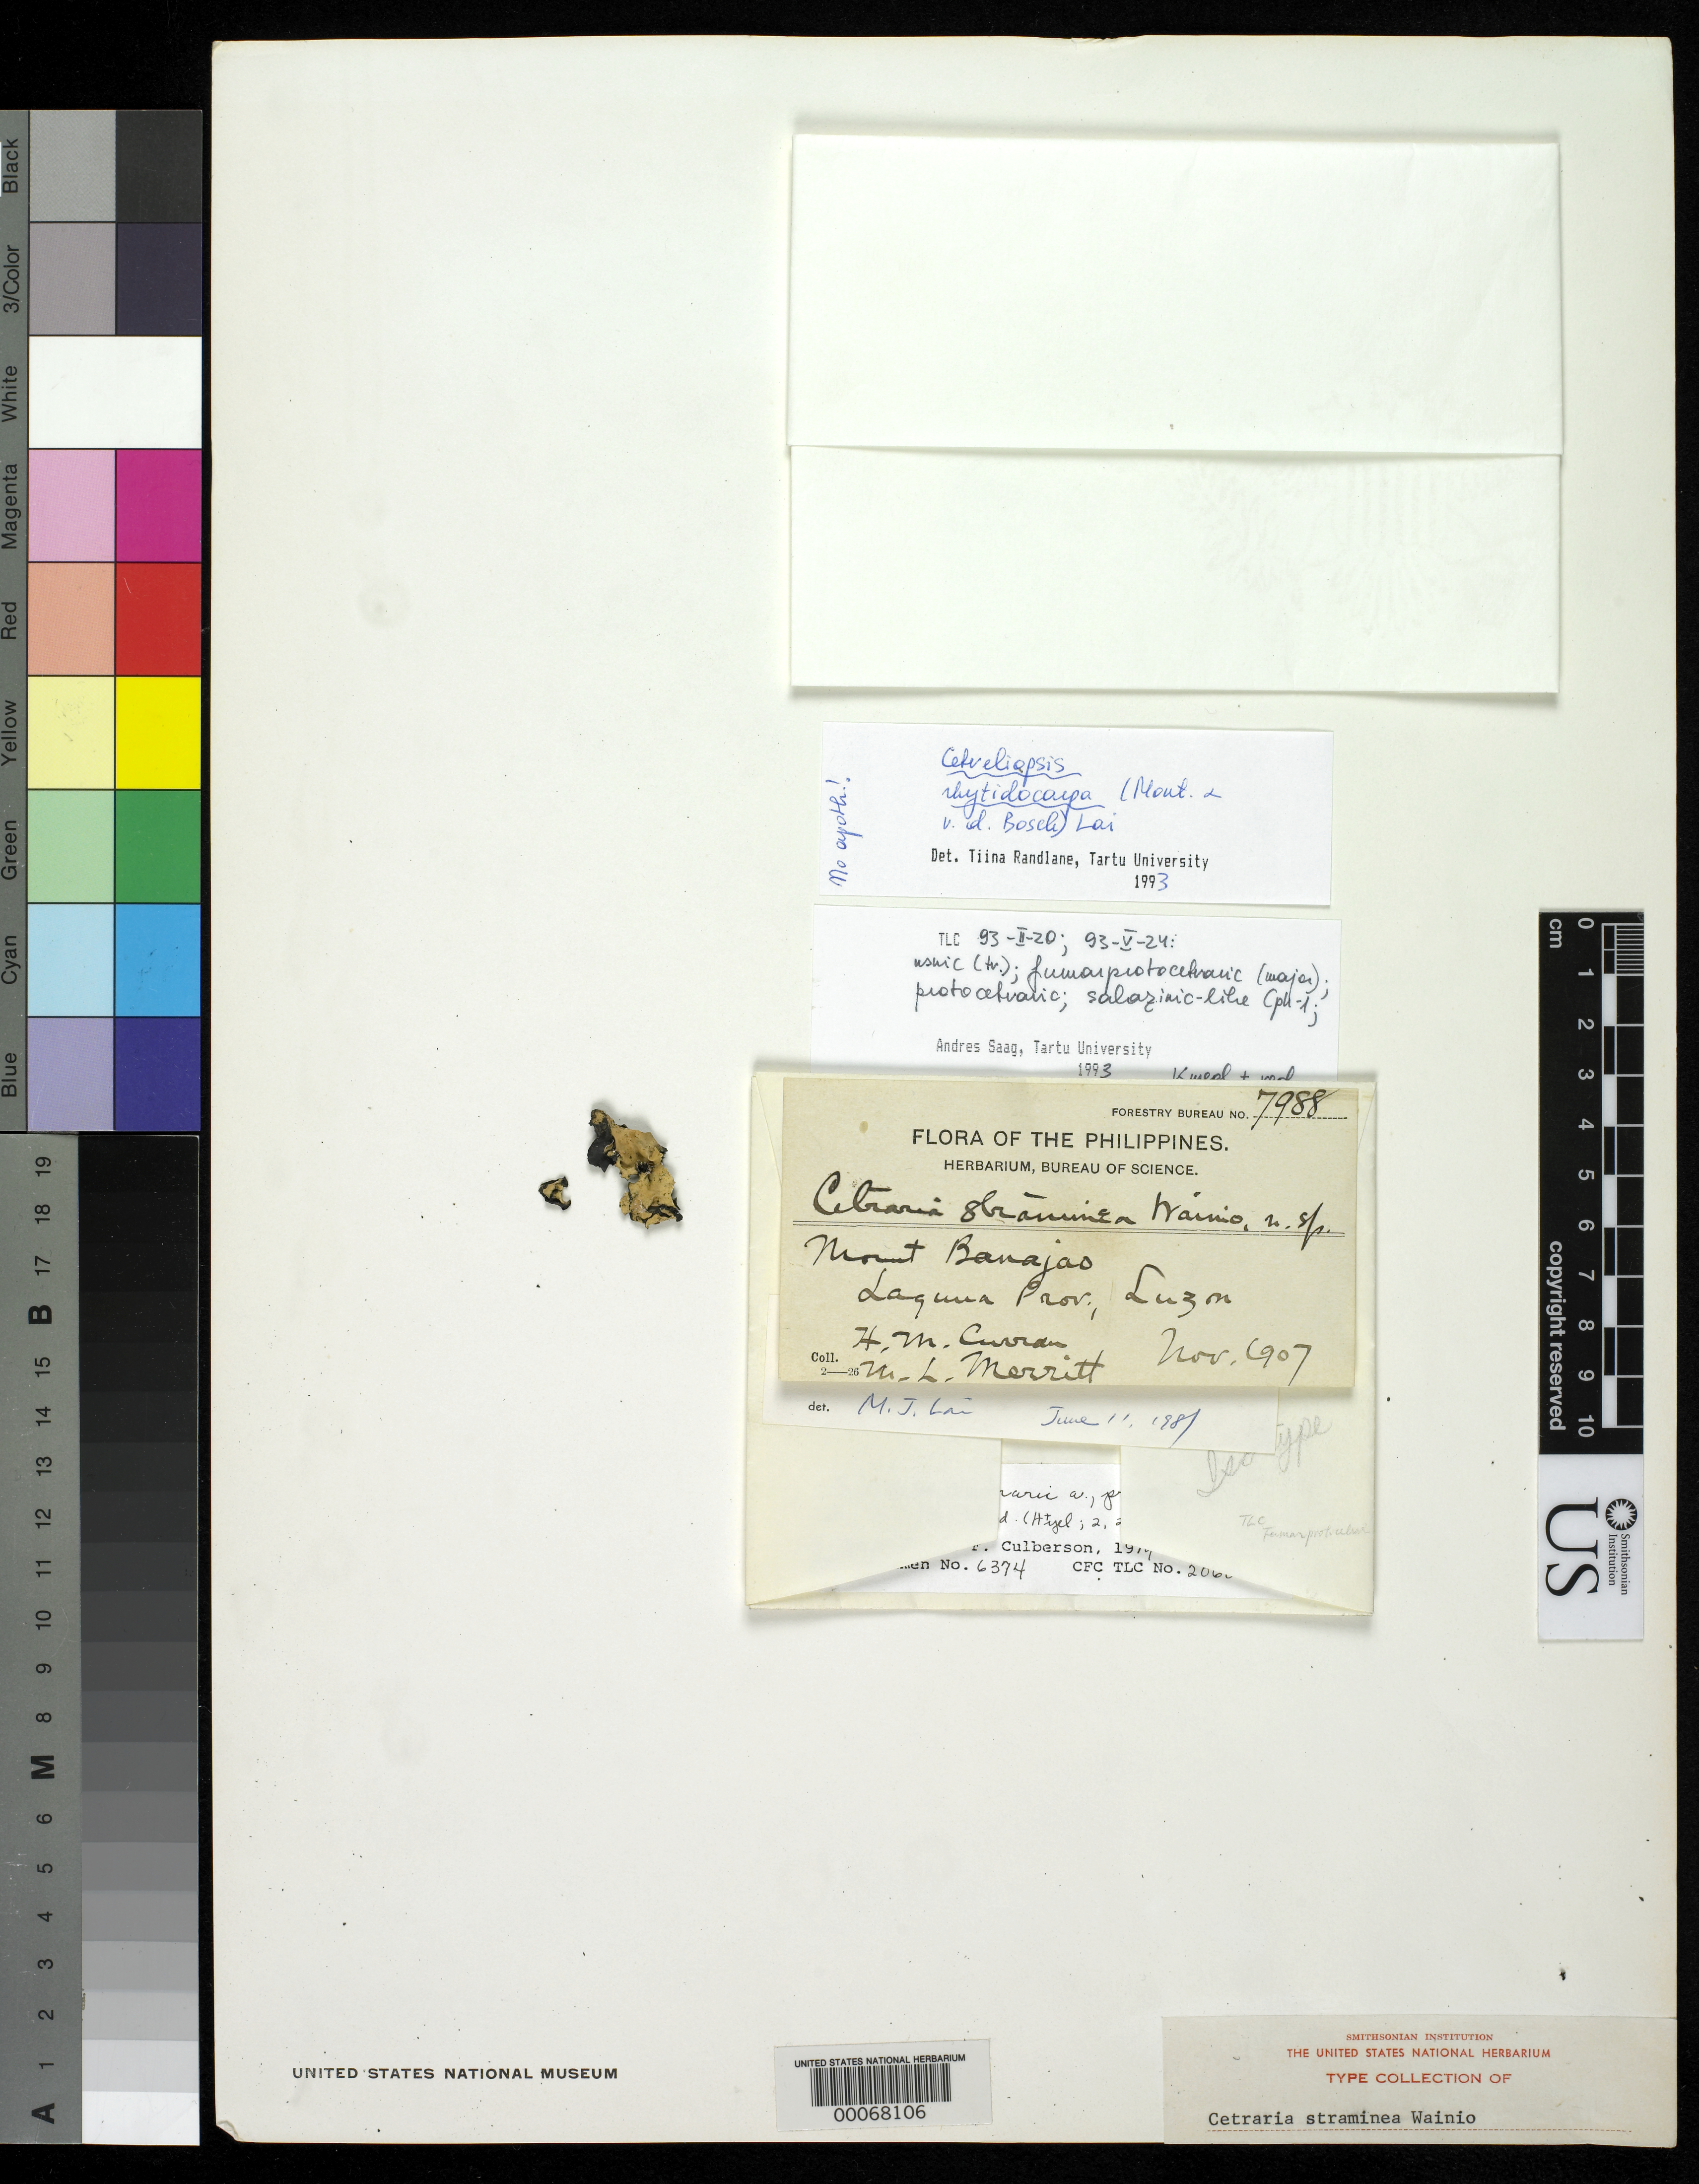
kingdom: Fungi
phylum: Ascomycota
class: Lecanoromycetes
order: Lecanorales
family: Parmeliaceae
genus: Cetraria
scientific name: Cetraria straminea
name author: Vain.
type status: Isotype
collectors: H. M. Curran & M. L. Merritt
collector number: Bur. Sci. 7988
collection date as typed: Nov 1907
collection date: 1907-11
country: Philippines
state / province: Calabarzon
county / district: Laguna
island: Luzon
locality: Mt. Banajao.